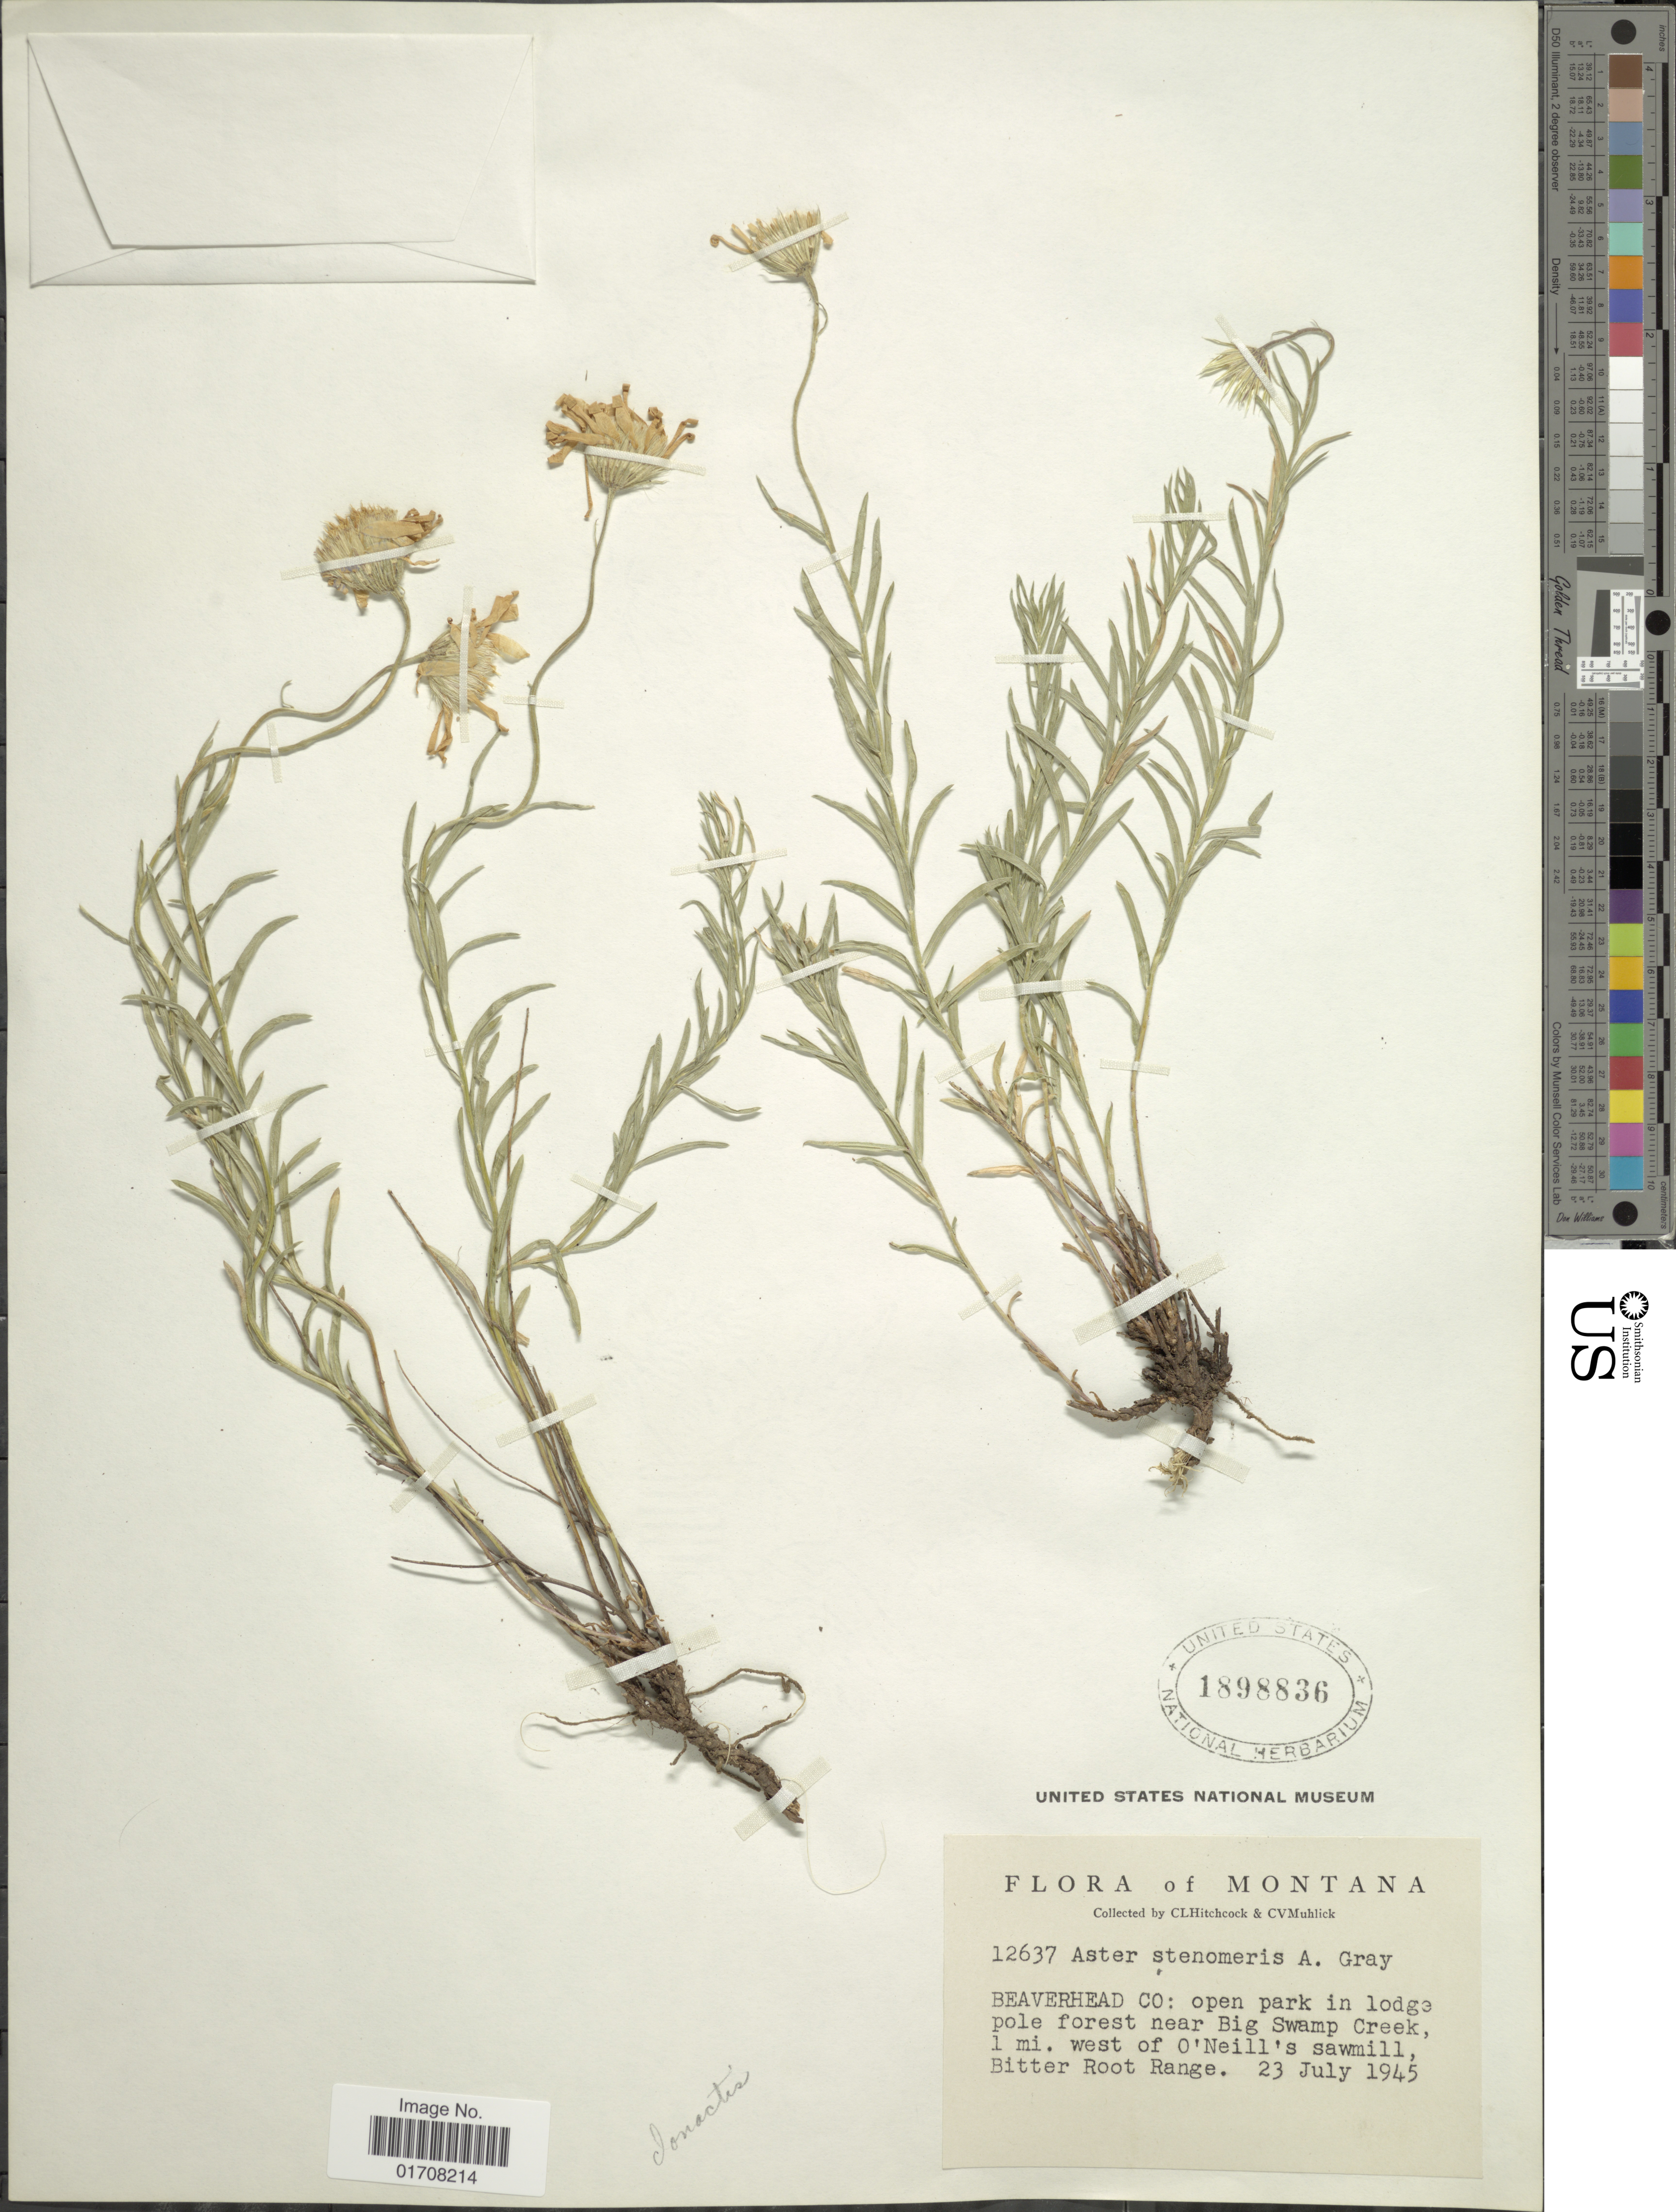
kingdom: Plantae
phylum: Tracheophyta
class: Magnoliopsida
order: Asterales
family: Asteraceae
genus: Ionactis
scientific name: Ionactis stenomeres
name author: (A. Gray) Greene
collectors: C. L. Hitchcock & C. V. Muhlick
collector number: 12637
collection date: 1945-07-23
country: United States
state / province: Montana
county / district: Beaverhead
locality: Near Big Swamp Creek, 2mi. W of O'Neill's sawmill, Bitter Root Range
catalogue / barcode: US 1898836